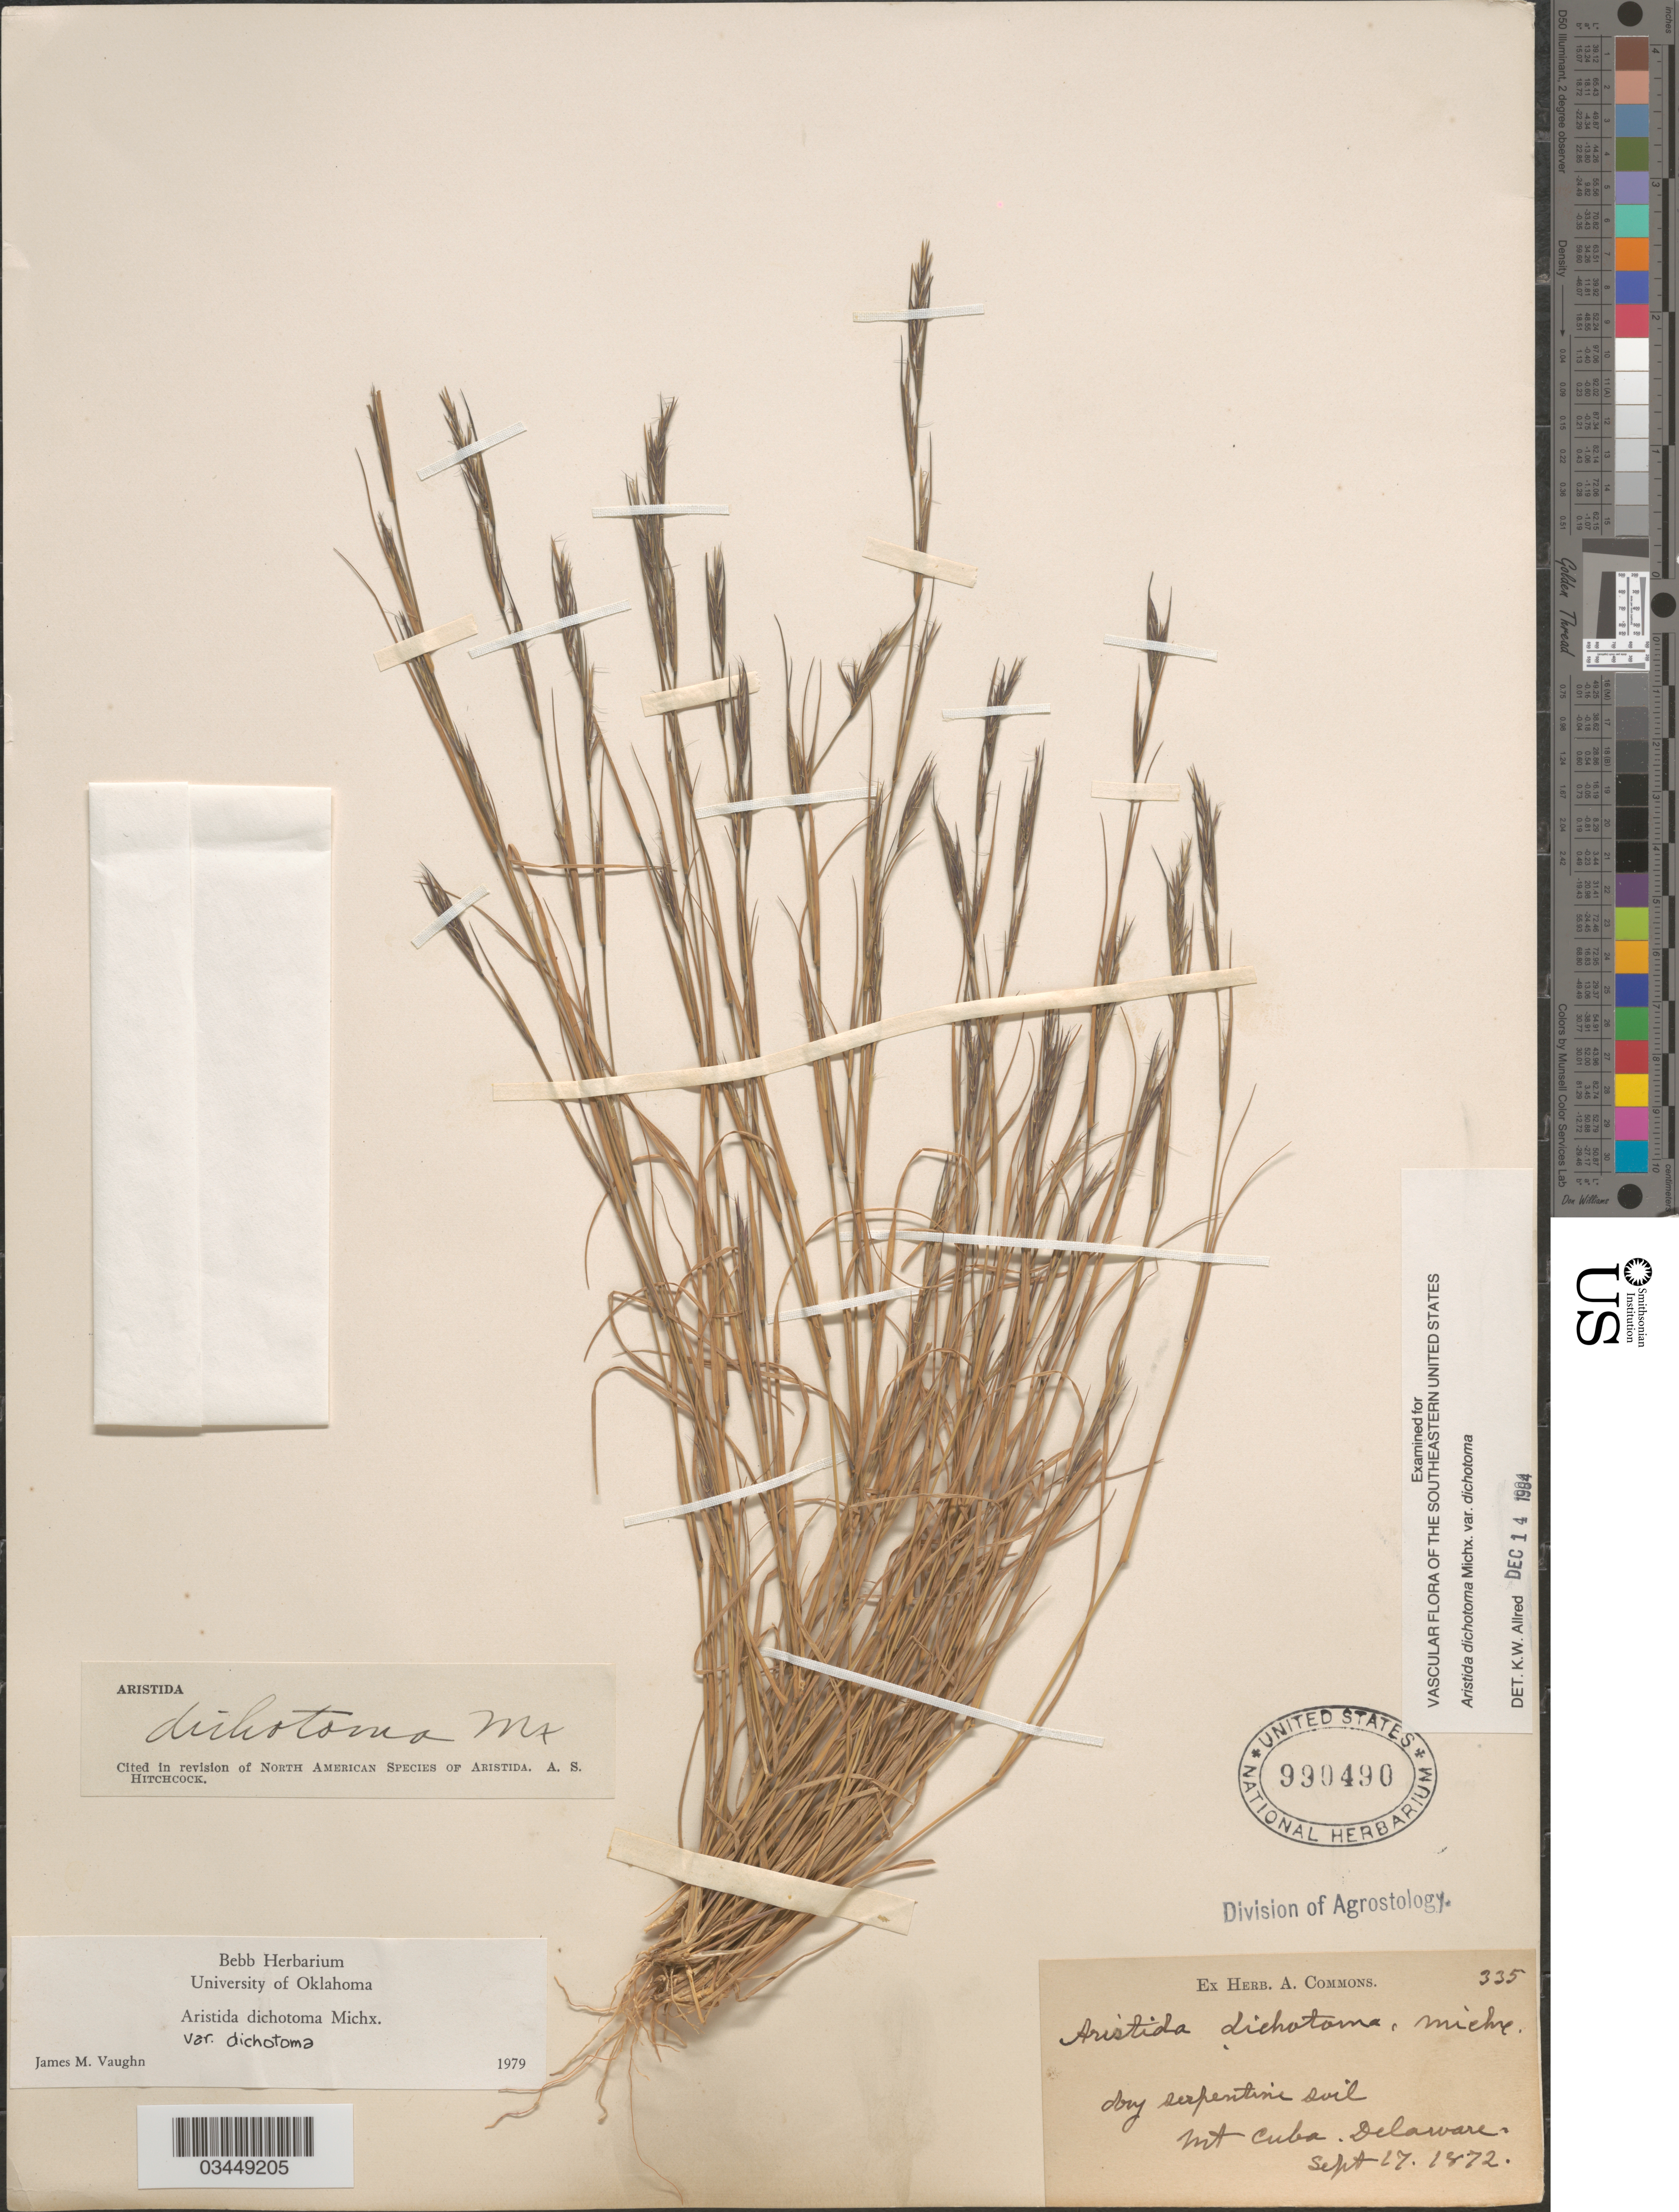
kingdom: Plantae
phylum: Tracheophyta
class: Liliopsida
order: Poales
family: Poaceae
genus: Aristida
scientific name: Aristida dichotoma var. dichotoma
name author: Michx.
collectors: A. Commons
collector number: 335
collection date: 1872-09-27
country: United States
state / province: Delaware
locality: Dry serpentine soil. Mt Cuba.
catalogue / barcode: US 990490